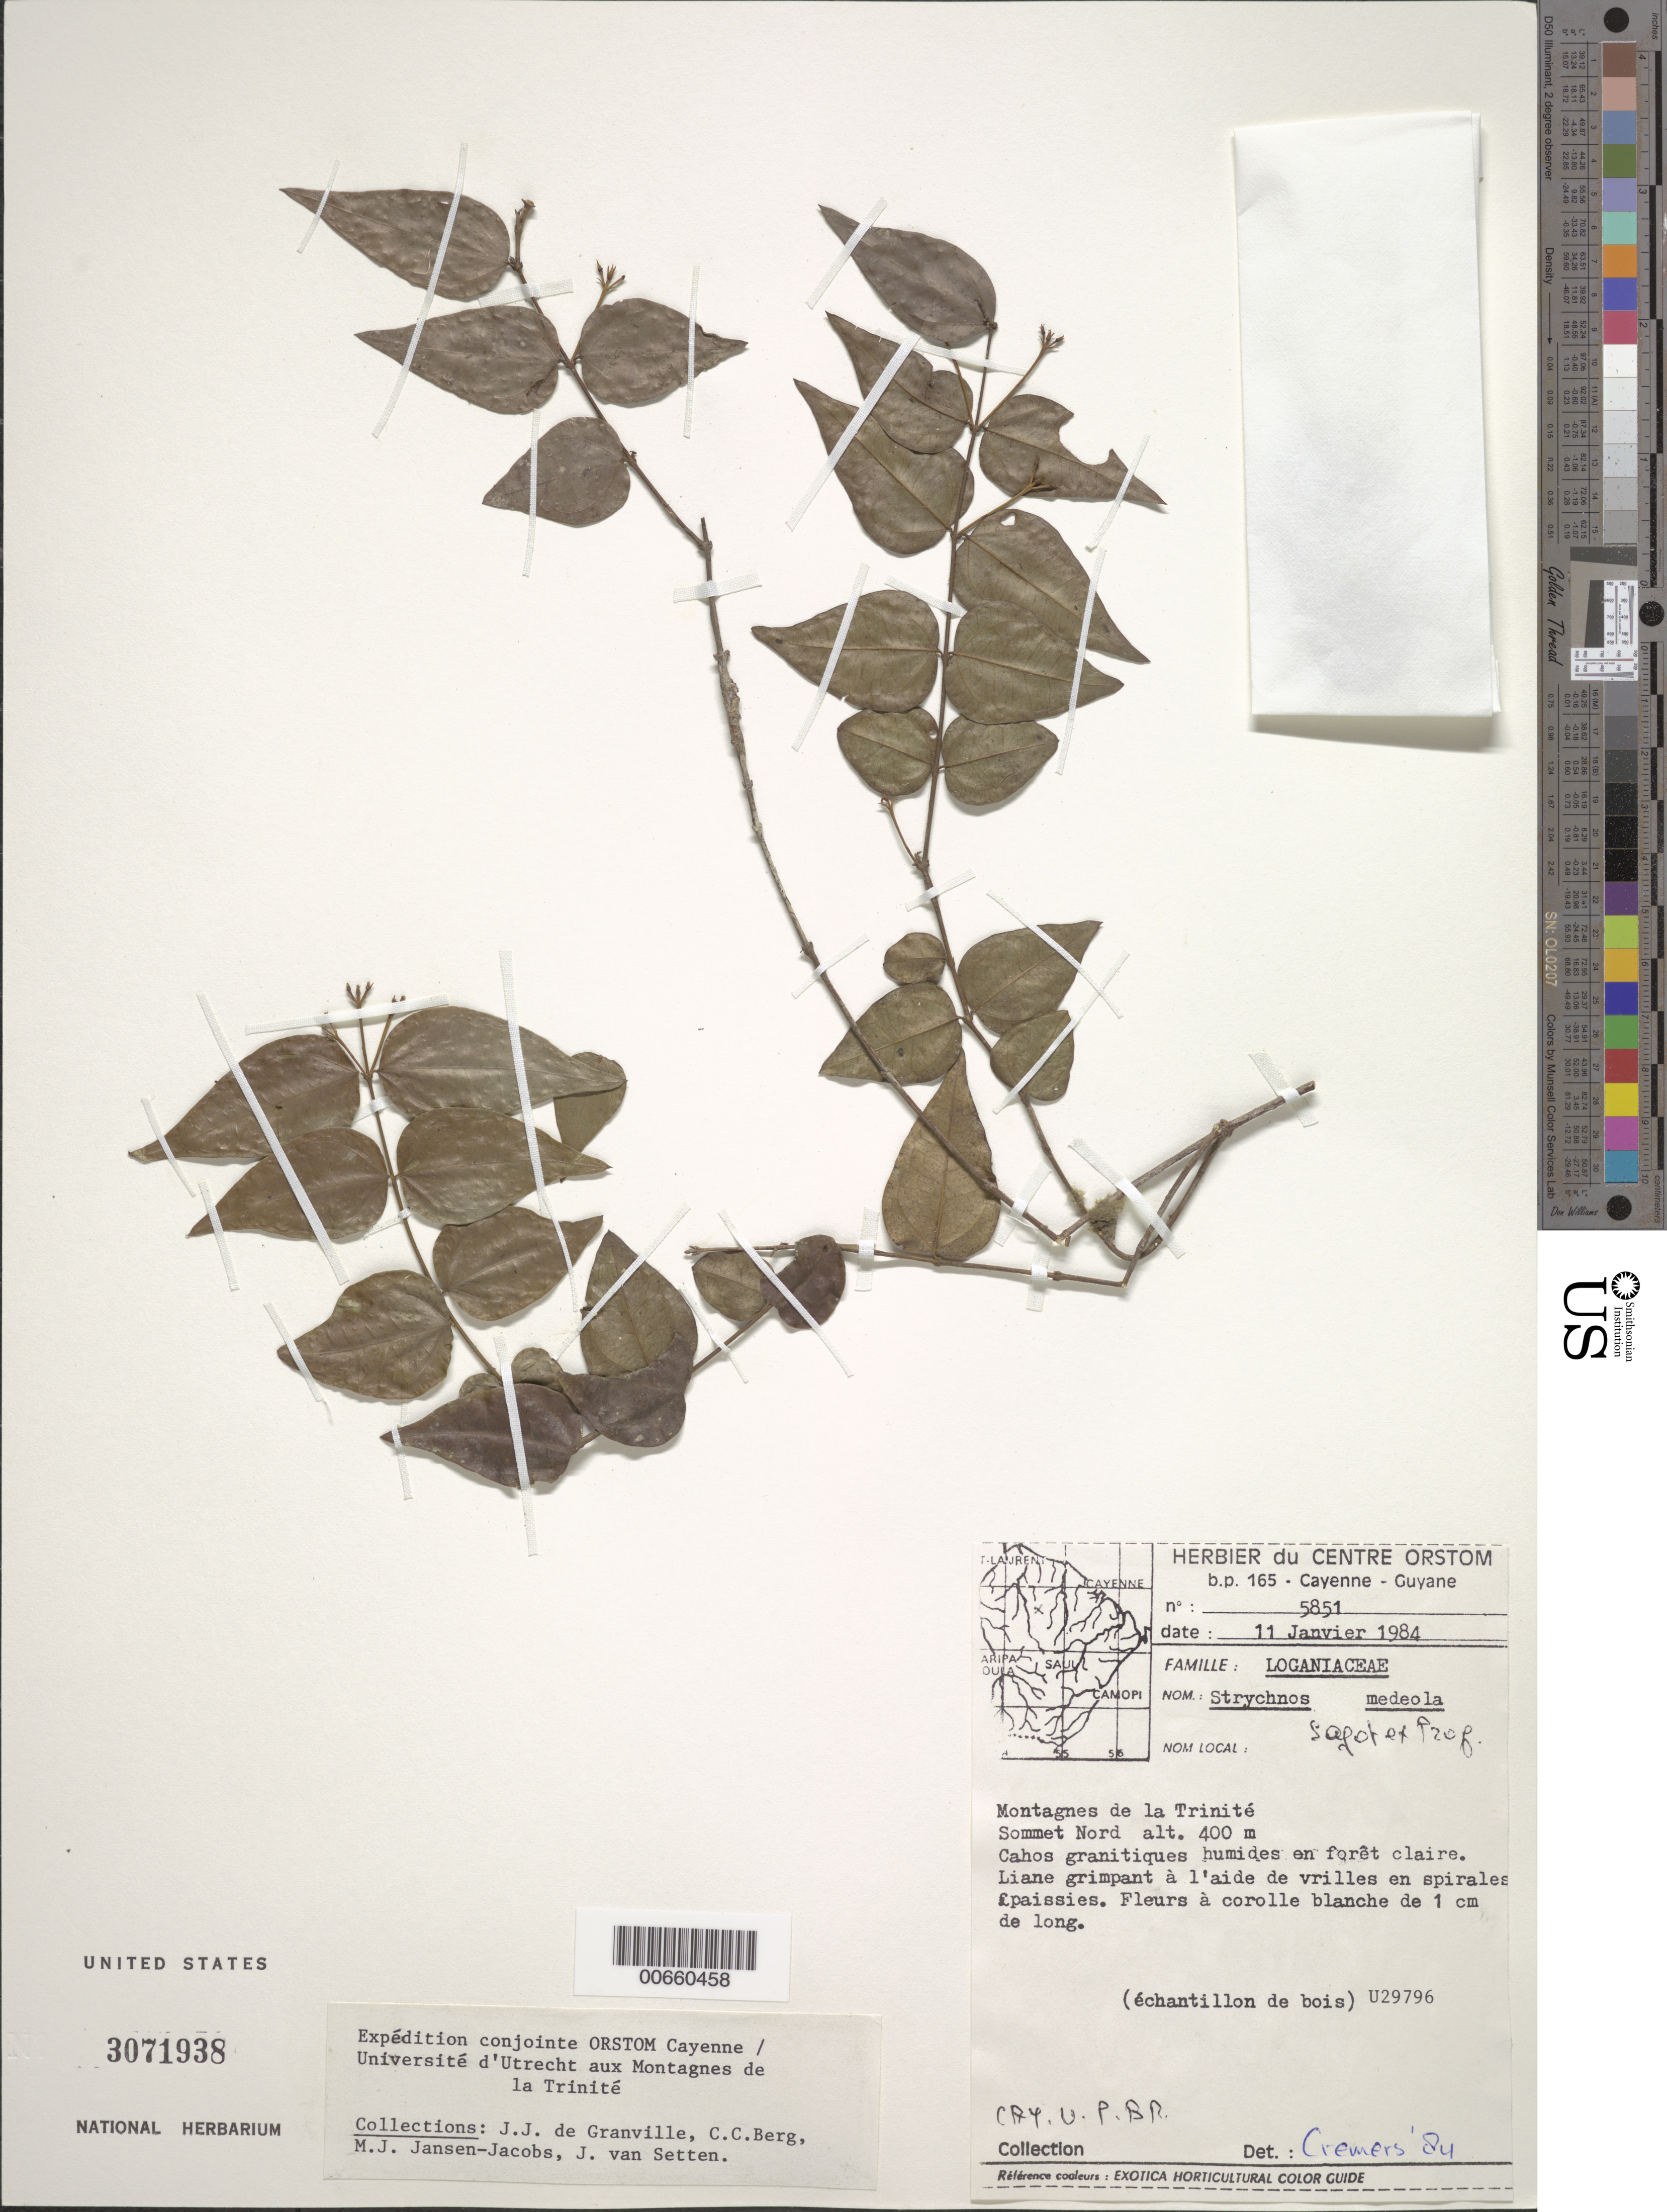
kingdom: Plantae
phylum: Tracheophyta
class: Magnoliopsida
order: Gentianales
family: Loganiaceae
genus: Strychnos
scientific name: Strychnos medeola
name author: Sagot ex Progel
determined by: Cremers, Georges A.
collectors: J.-J. de Granville, C. C. Berg, M. J. Jansen-Jacobs & J. van Setten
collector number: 5852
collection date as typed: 11-Jan-84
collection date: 1984-01-11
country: French Guiana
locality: Montagnes de la Trinité, sommet Nord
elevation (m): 400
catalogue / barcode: US 3071938